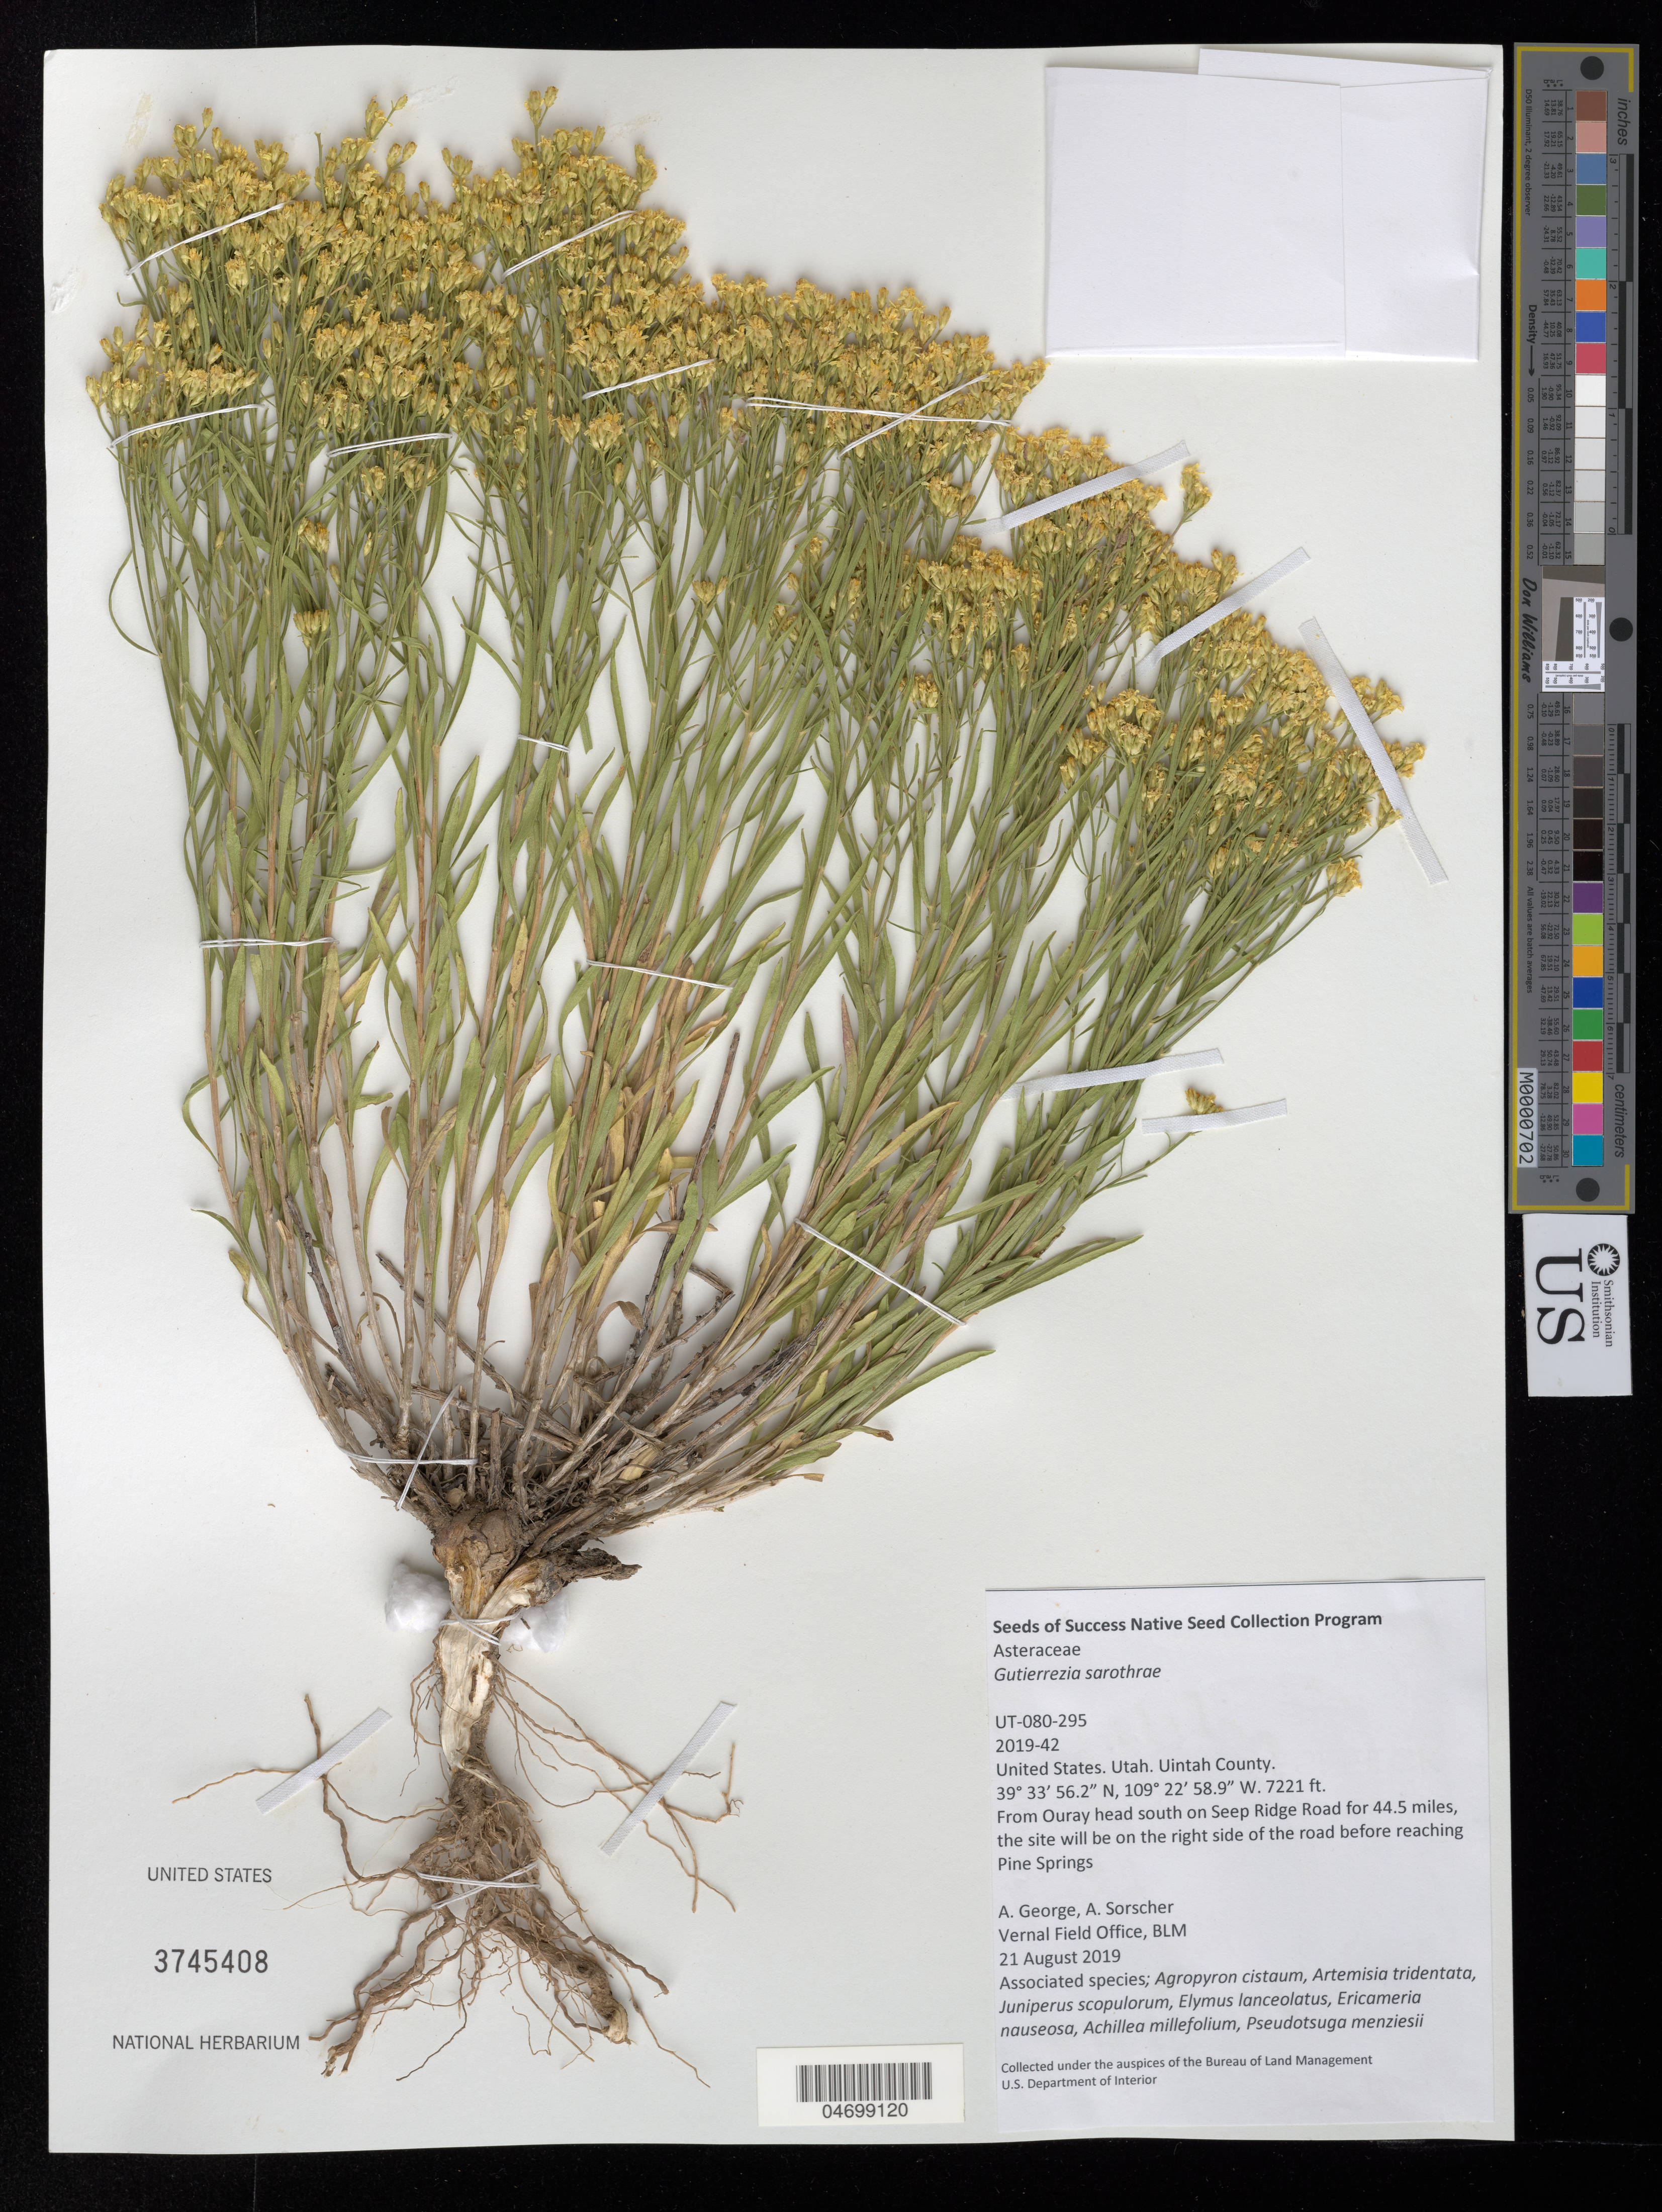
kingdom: Plantae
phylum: Tracheophyta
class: Magnoliopsida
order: Asterales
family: Asteraceae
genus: Gutierrezia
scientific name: Gutierrezia sarothrae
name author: (Pursh) Britton & Rusby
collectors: A. George & A. Sorscher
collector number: UT080-272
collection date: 2019-08-21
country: United States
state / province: Utah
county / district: Uintah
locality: Right side of Seep Ridge Road before reaching Pine Springs.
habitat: With Agropyron cistaum, Artemisia tridentata, Elymus lanceolatus, etc.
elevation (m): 2201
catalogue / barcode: US 3745408